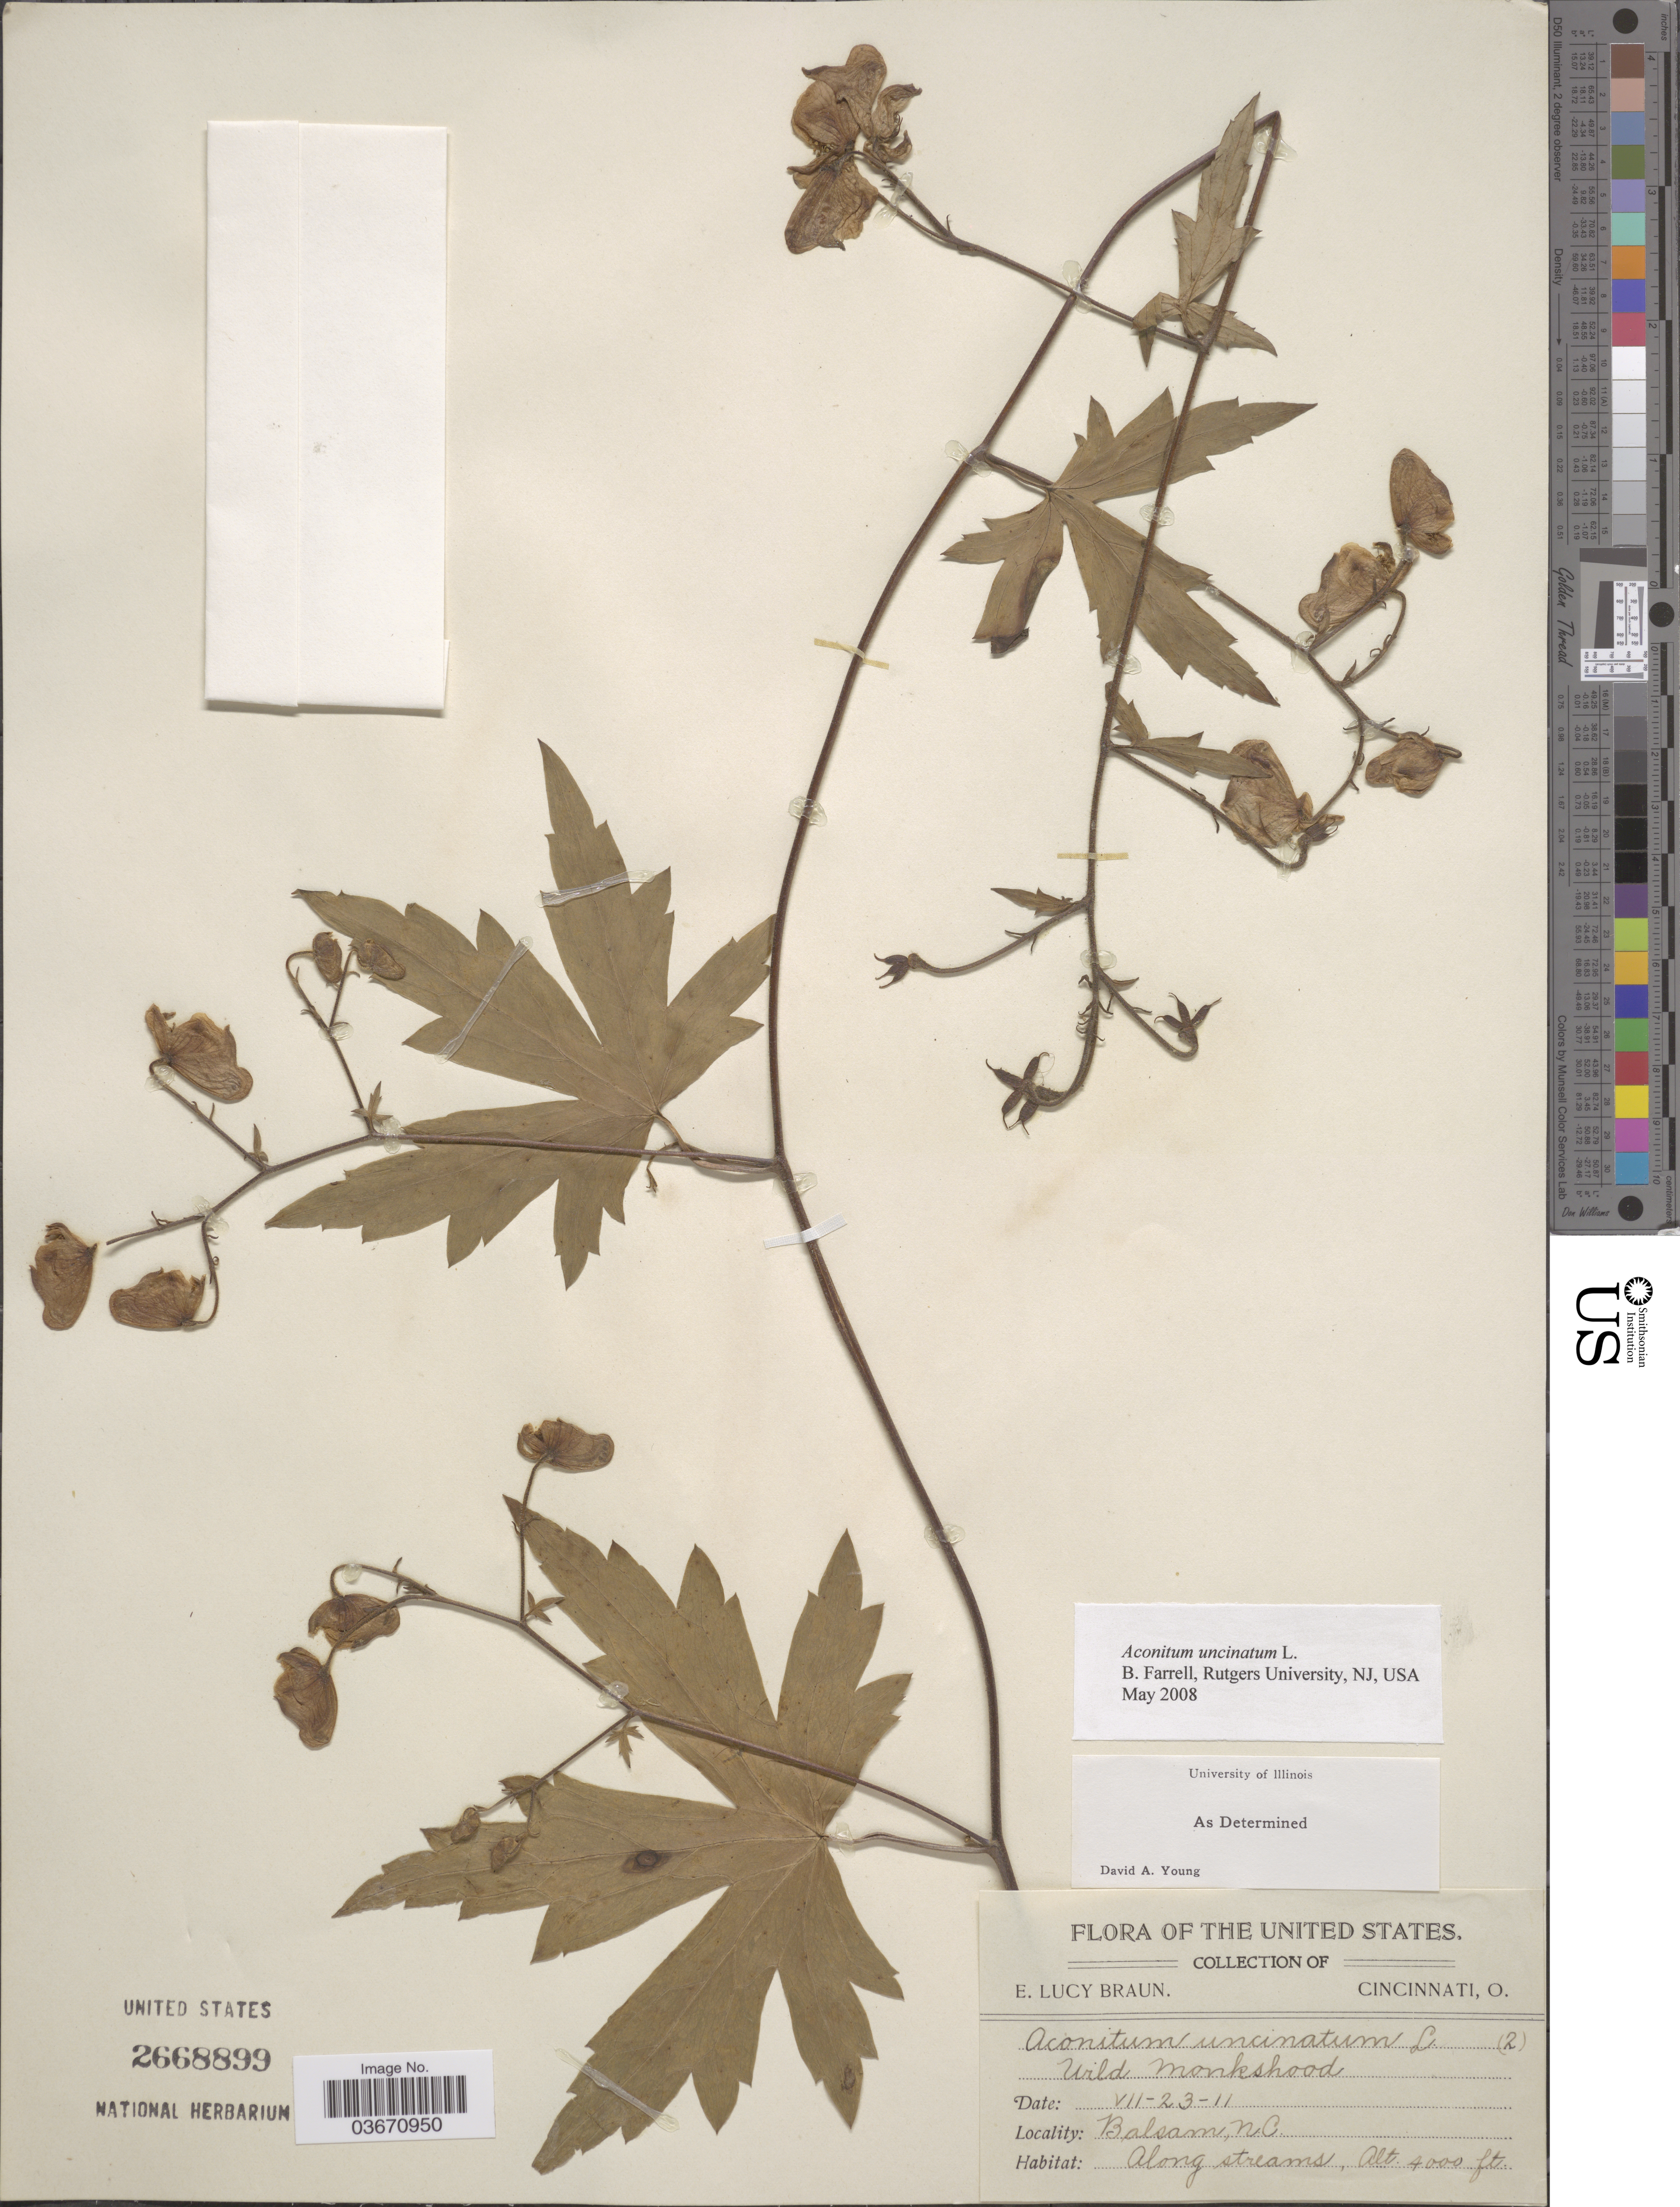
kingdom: Plantae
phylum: Tracheophyta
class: Magnoliopsida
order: Ranunculales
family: Ranunculaceae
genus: Aconitum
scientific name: Aconitum uncinatum subsp. muticum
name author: (DC.) Hardin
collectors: E. L. Braun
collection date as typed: Transcribed d/m/y: 23/7/11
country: United States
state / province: North Carolina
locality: Balsam.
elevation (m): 1219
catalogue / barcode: US 2668899